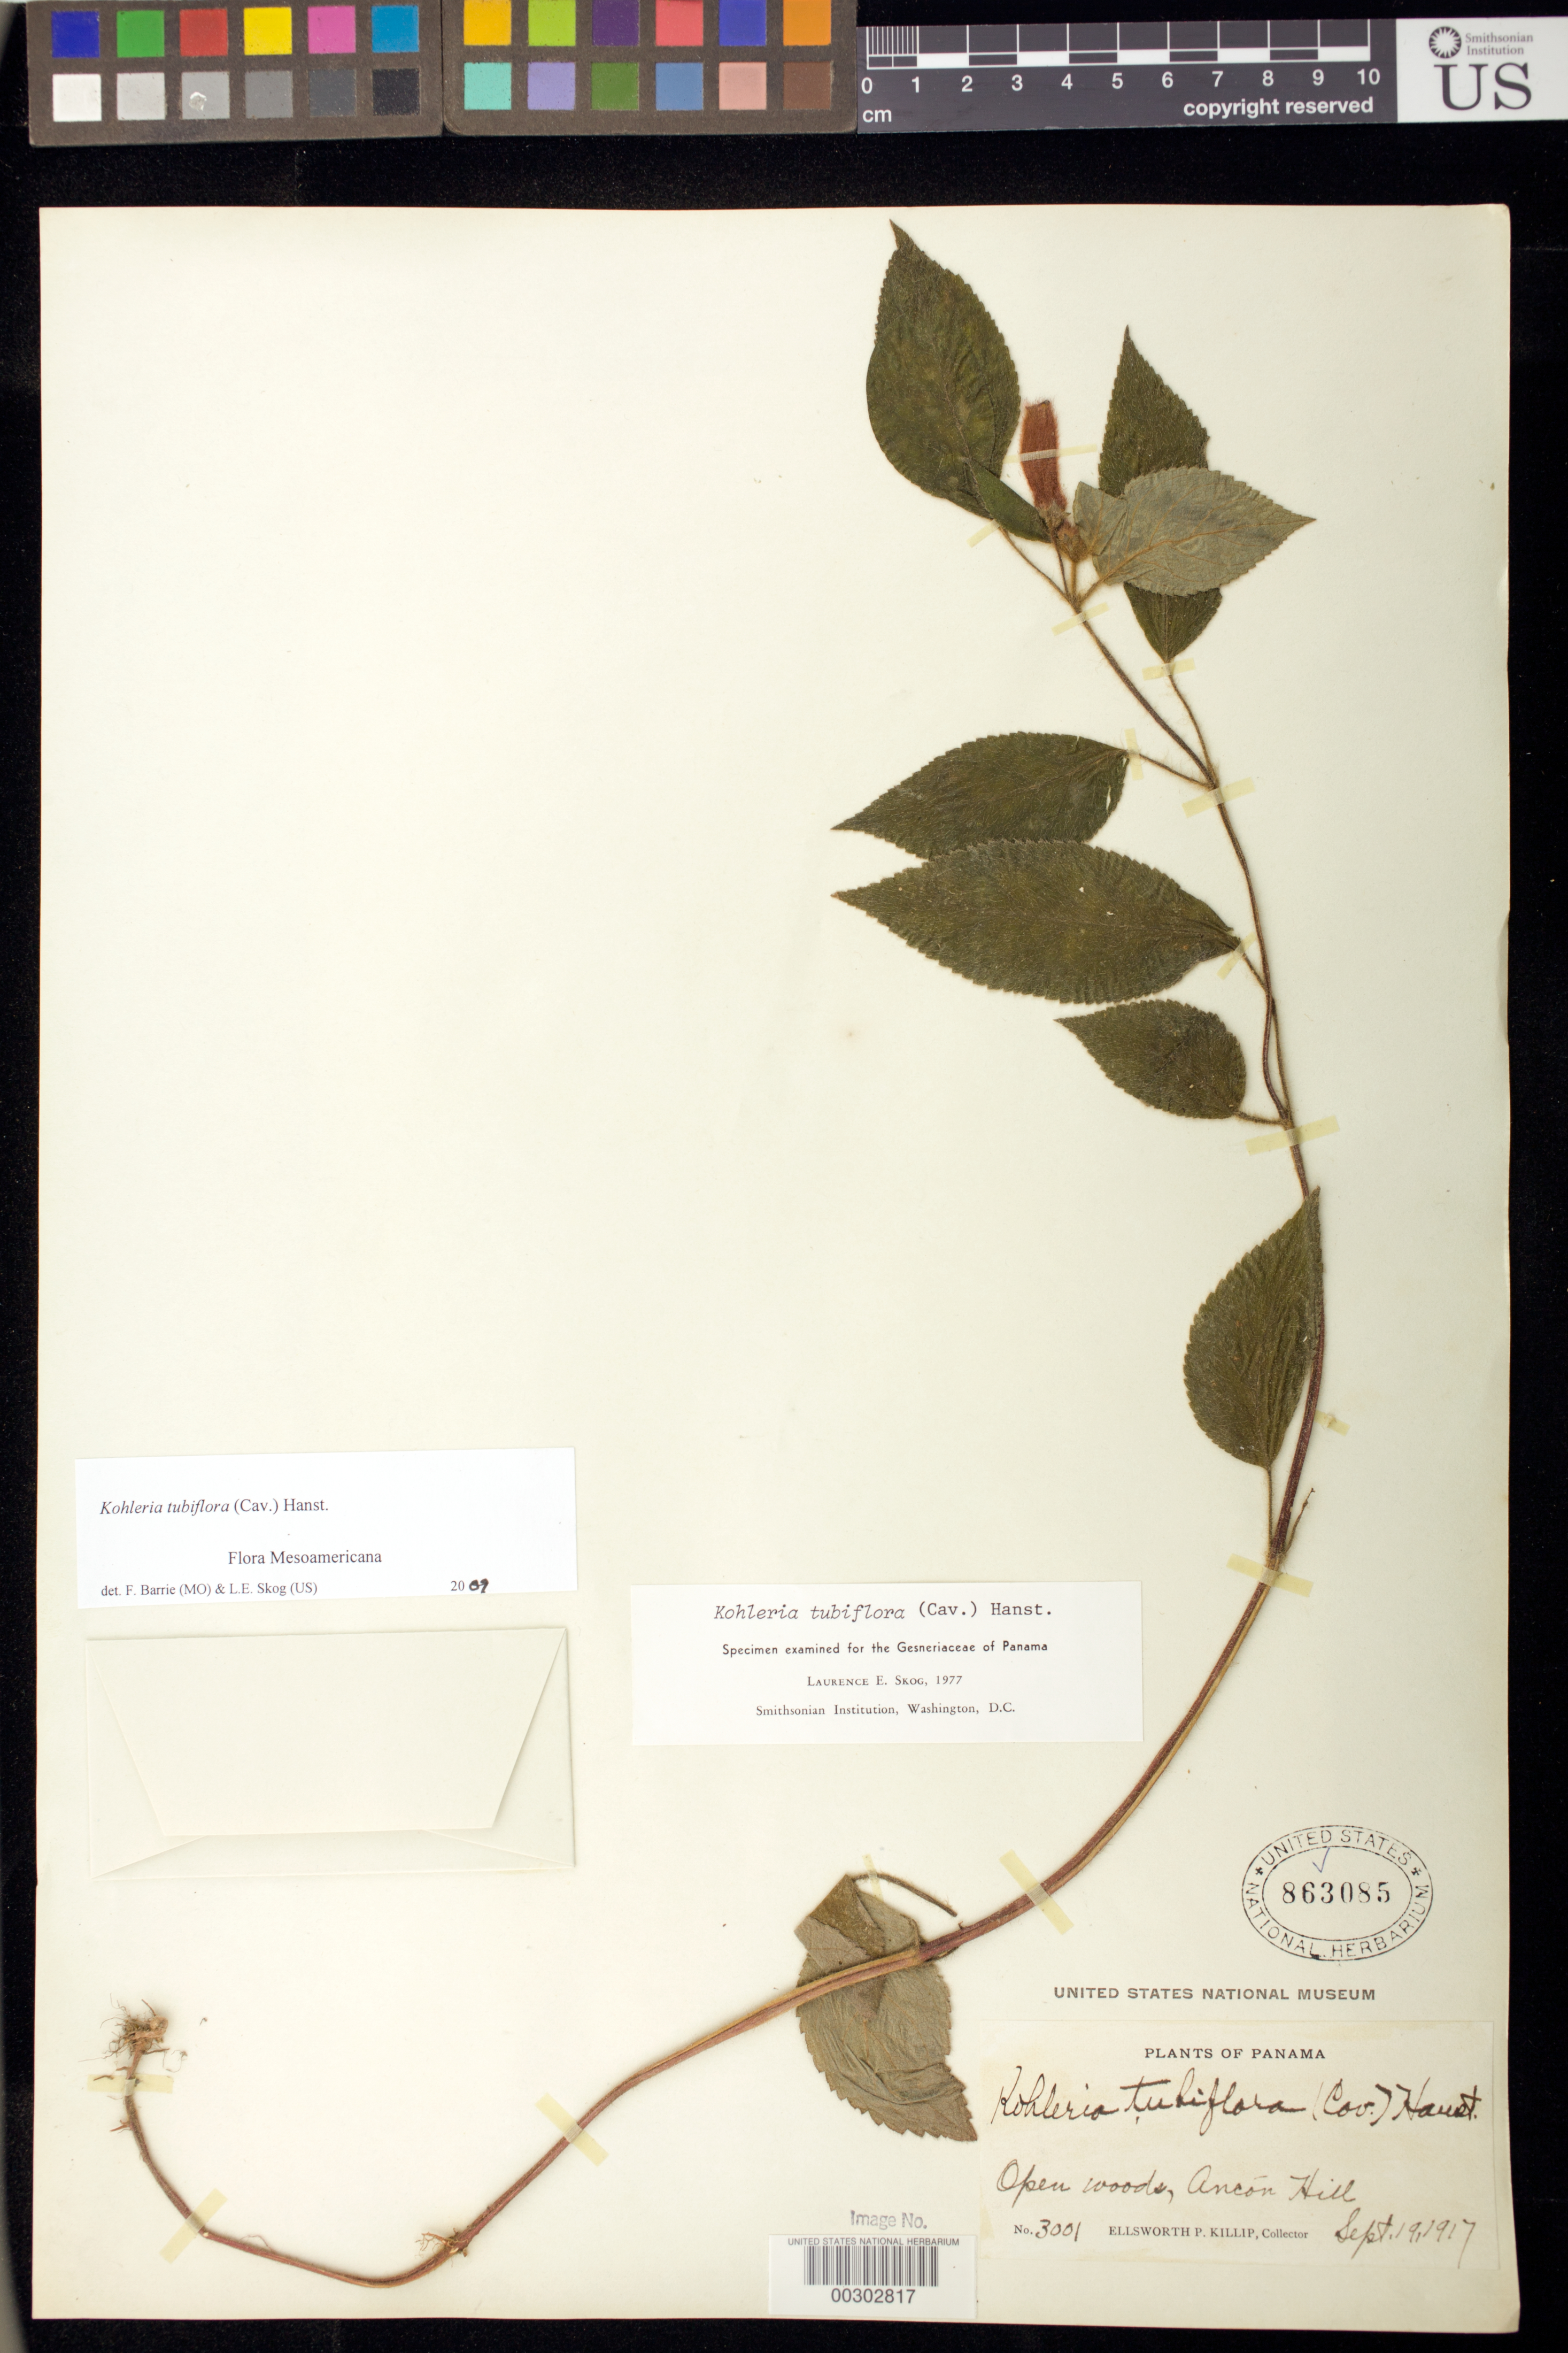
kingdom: Plantae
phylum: Tracheophyta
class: Magnoliopsida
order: Lamiales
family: Gesneriaceae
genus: Kohleria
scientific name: Kohleria tubiflora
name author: (Cav.) Hanst.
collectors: E. P. Killip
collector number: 3001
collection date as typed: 19 Sep 1917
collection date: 1917-09-19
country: Panama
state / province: Panamá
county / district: Canal Zone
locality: Ancon Hill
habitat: Open woods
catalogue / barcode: US 863085